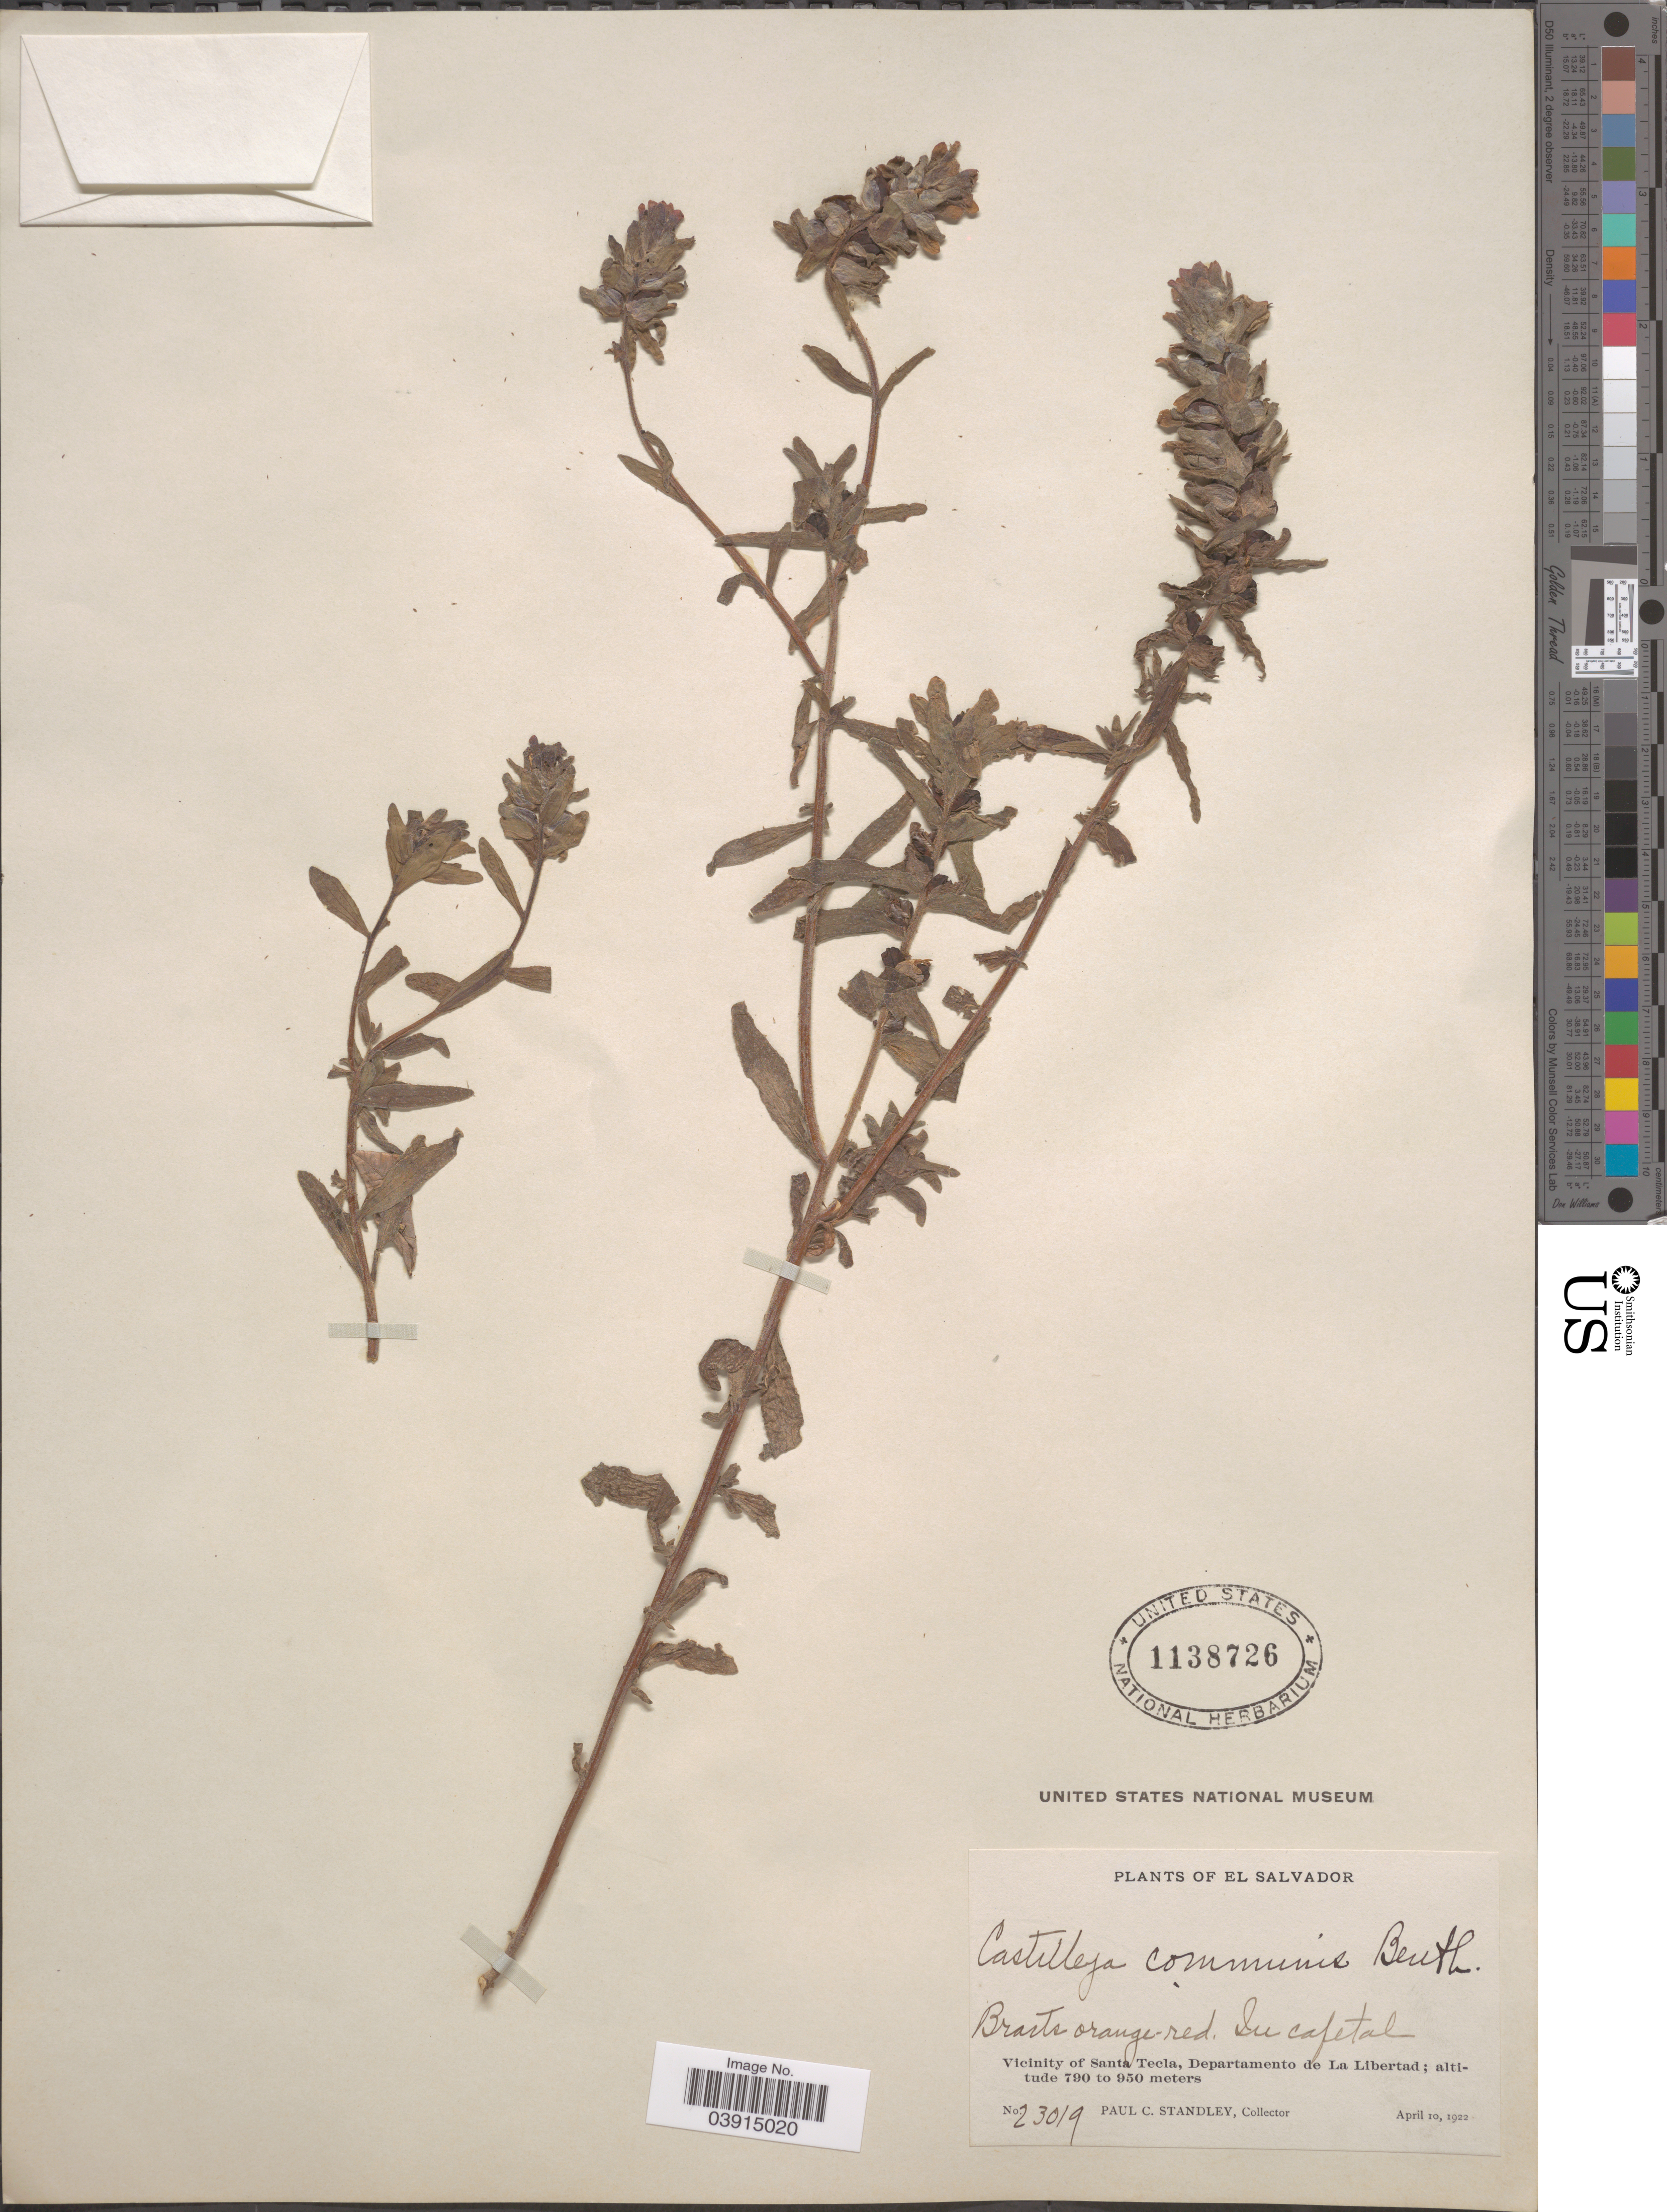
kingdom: Plantae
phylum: Tracheophyta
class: Magnoliopsida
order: Lamiales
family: Orobanchaceae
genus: Castilleja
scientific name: Castilleja arvensis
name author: Schltdl. & Cham.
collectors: P. C. Standley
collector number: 23019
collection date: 1922-04-10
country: El Salvador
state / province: La Libertad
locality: In cafetal. Vicinity of Santa Tecla, Departamento de La Libertad.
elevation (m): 790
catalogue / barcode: US 1138726